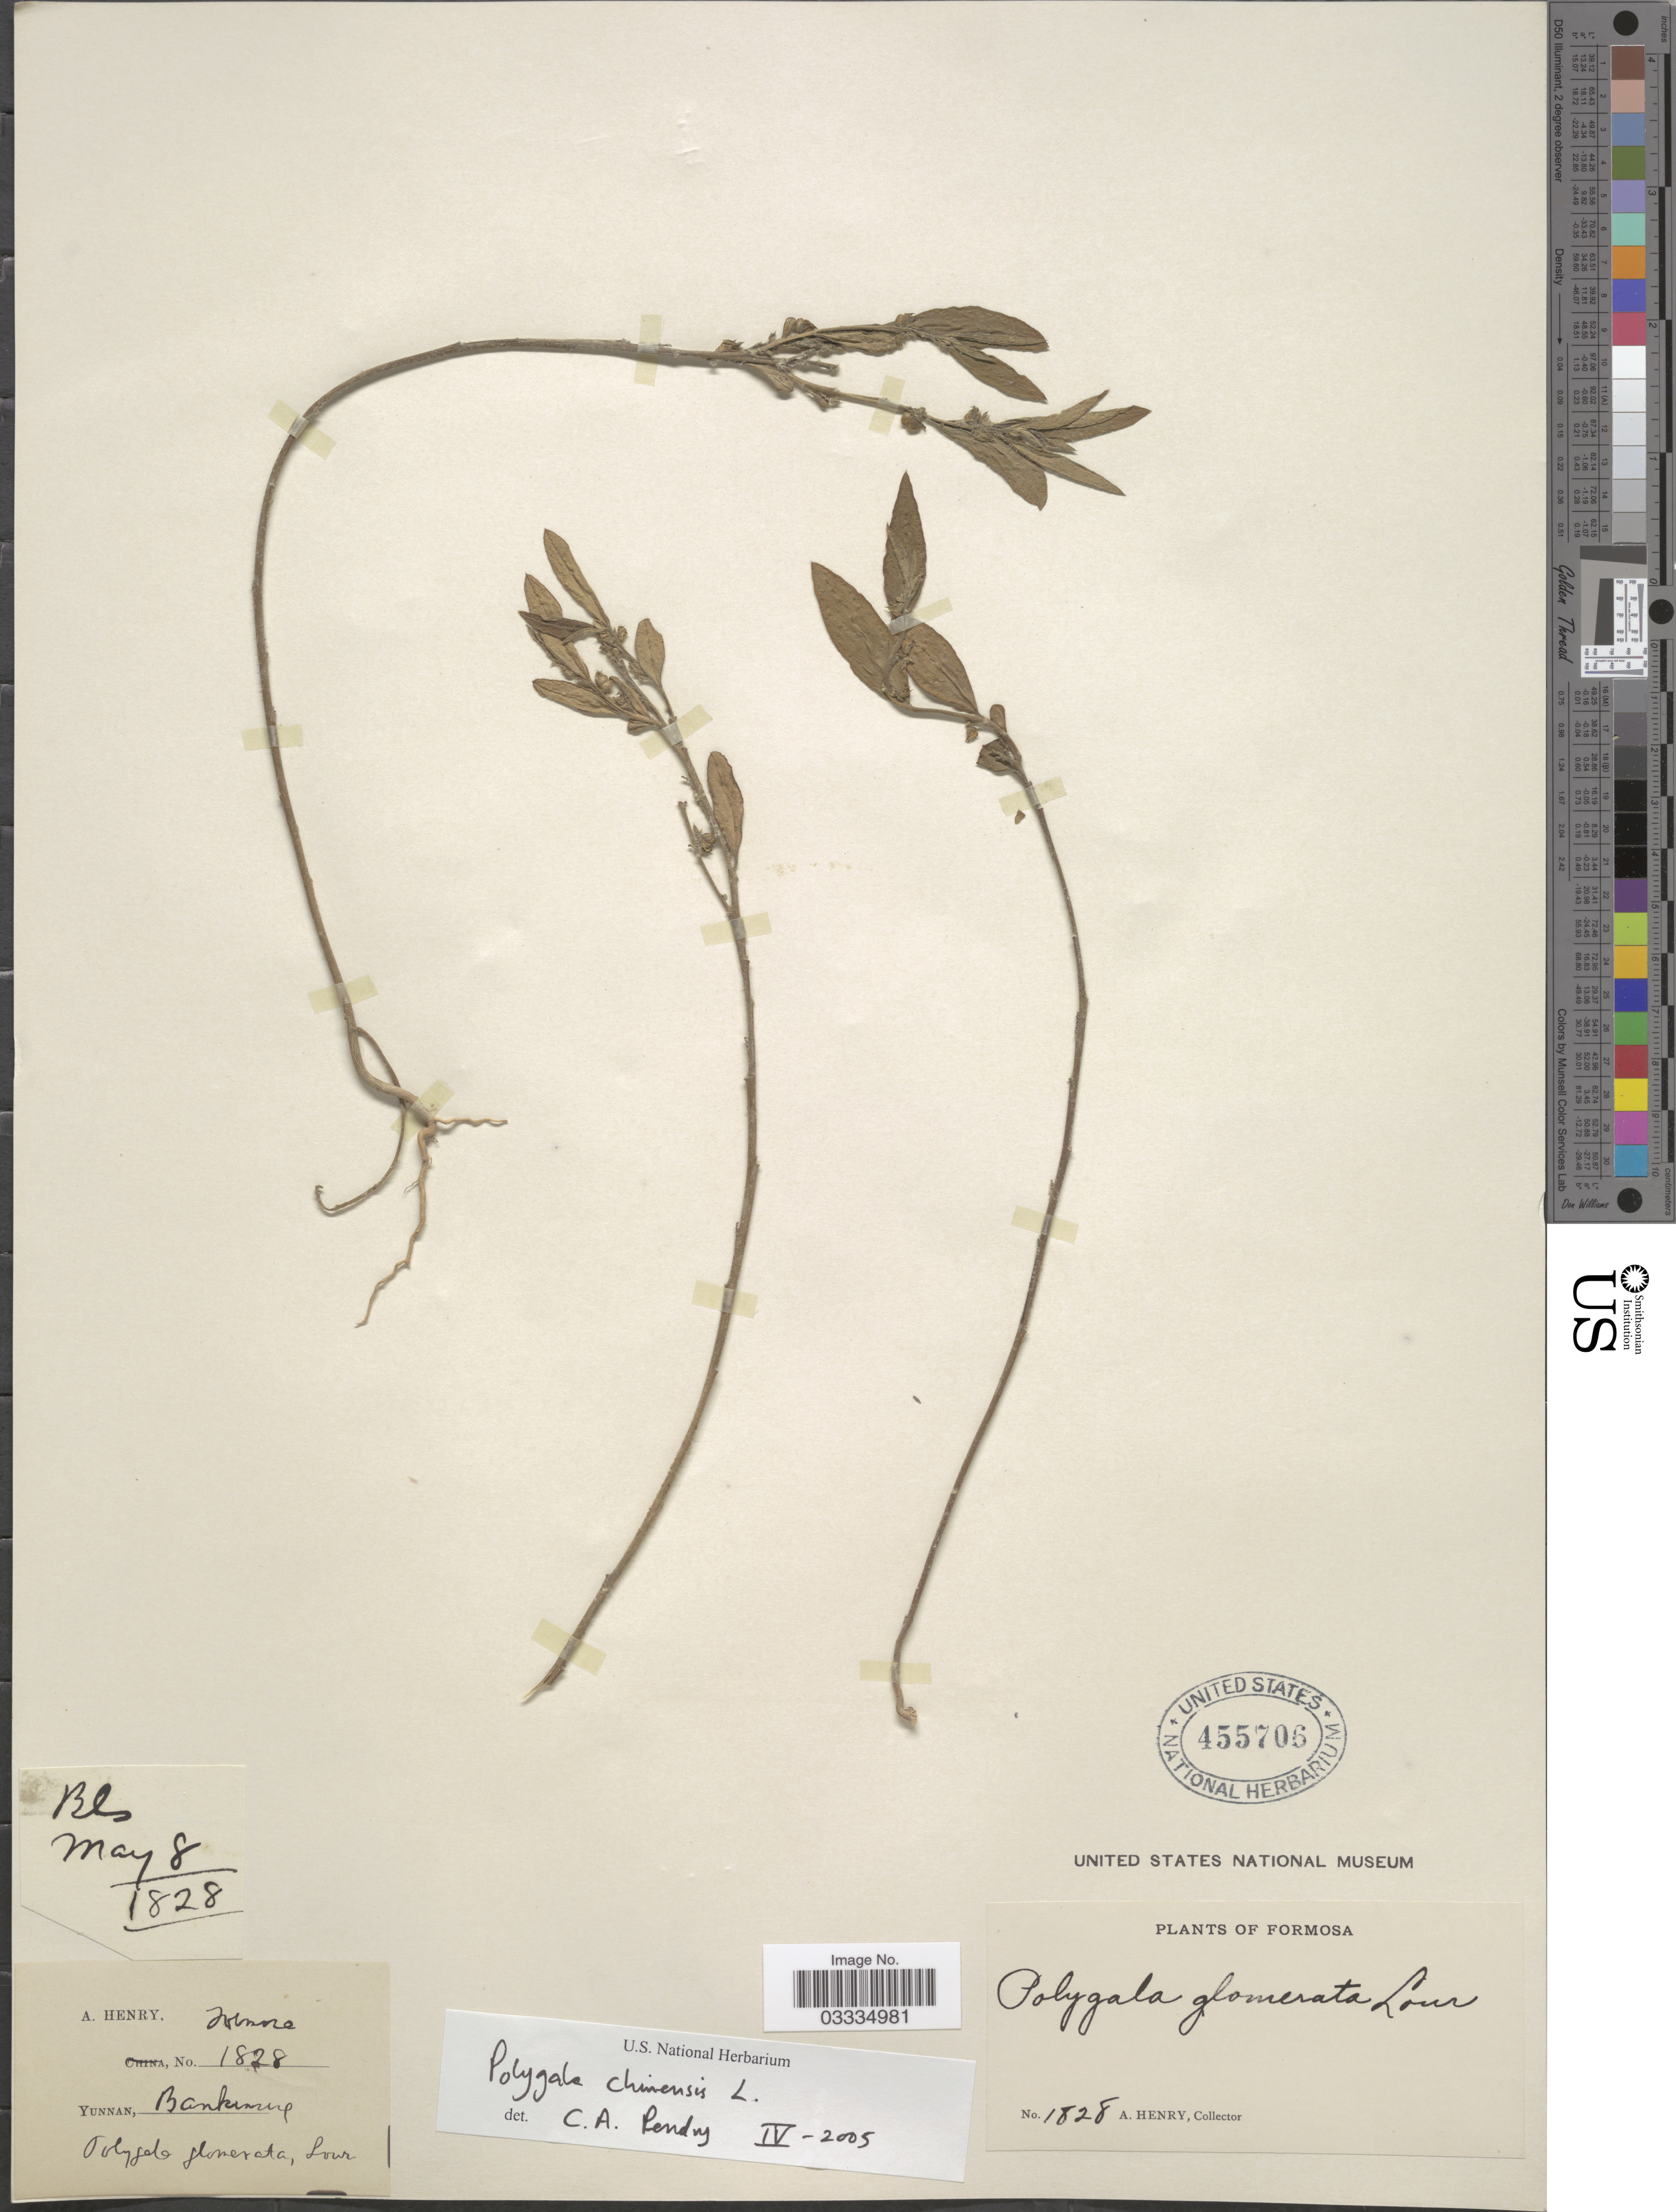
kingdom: Plantae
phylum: Tracheophyta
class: Magnoliopsida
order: Fabales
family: Polygalaceae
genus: Polygala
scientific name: Polygala chinensis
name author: L.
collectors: A. Henry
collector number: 1828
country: Taiwan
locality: Formosa, Bankinsing.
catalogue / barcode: US 455706